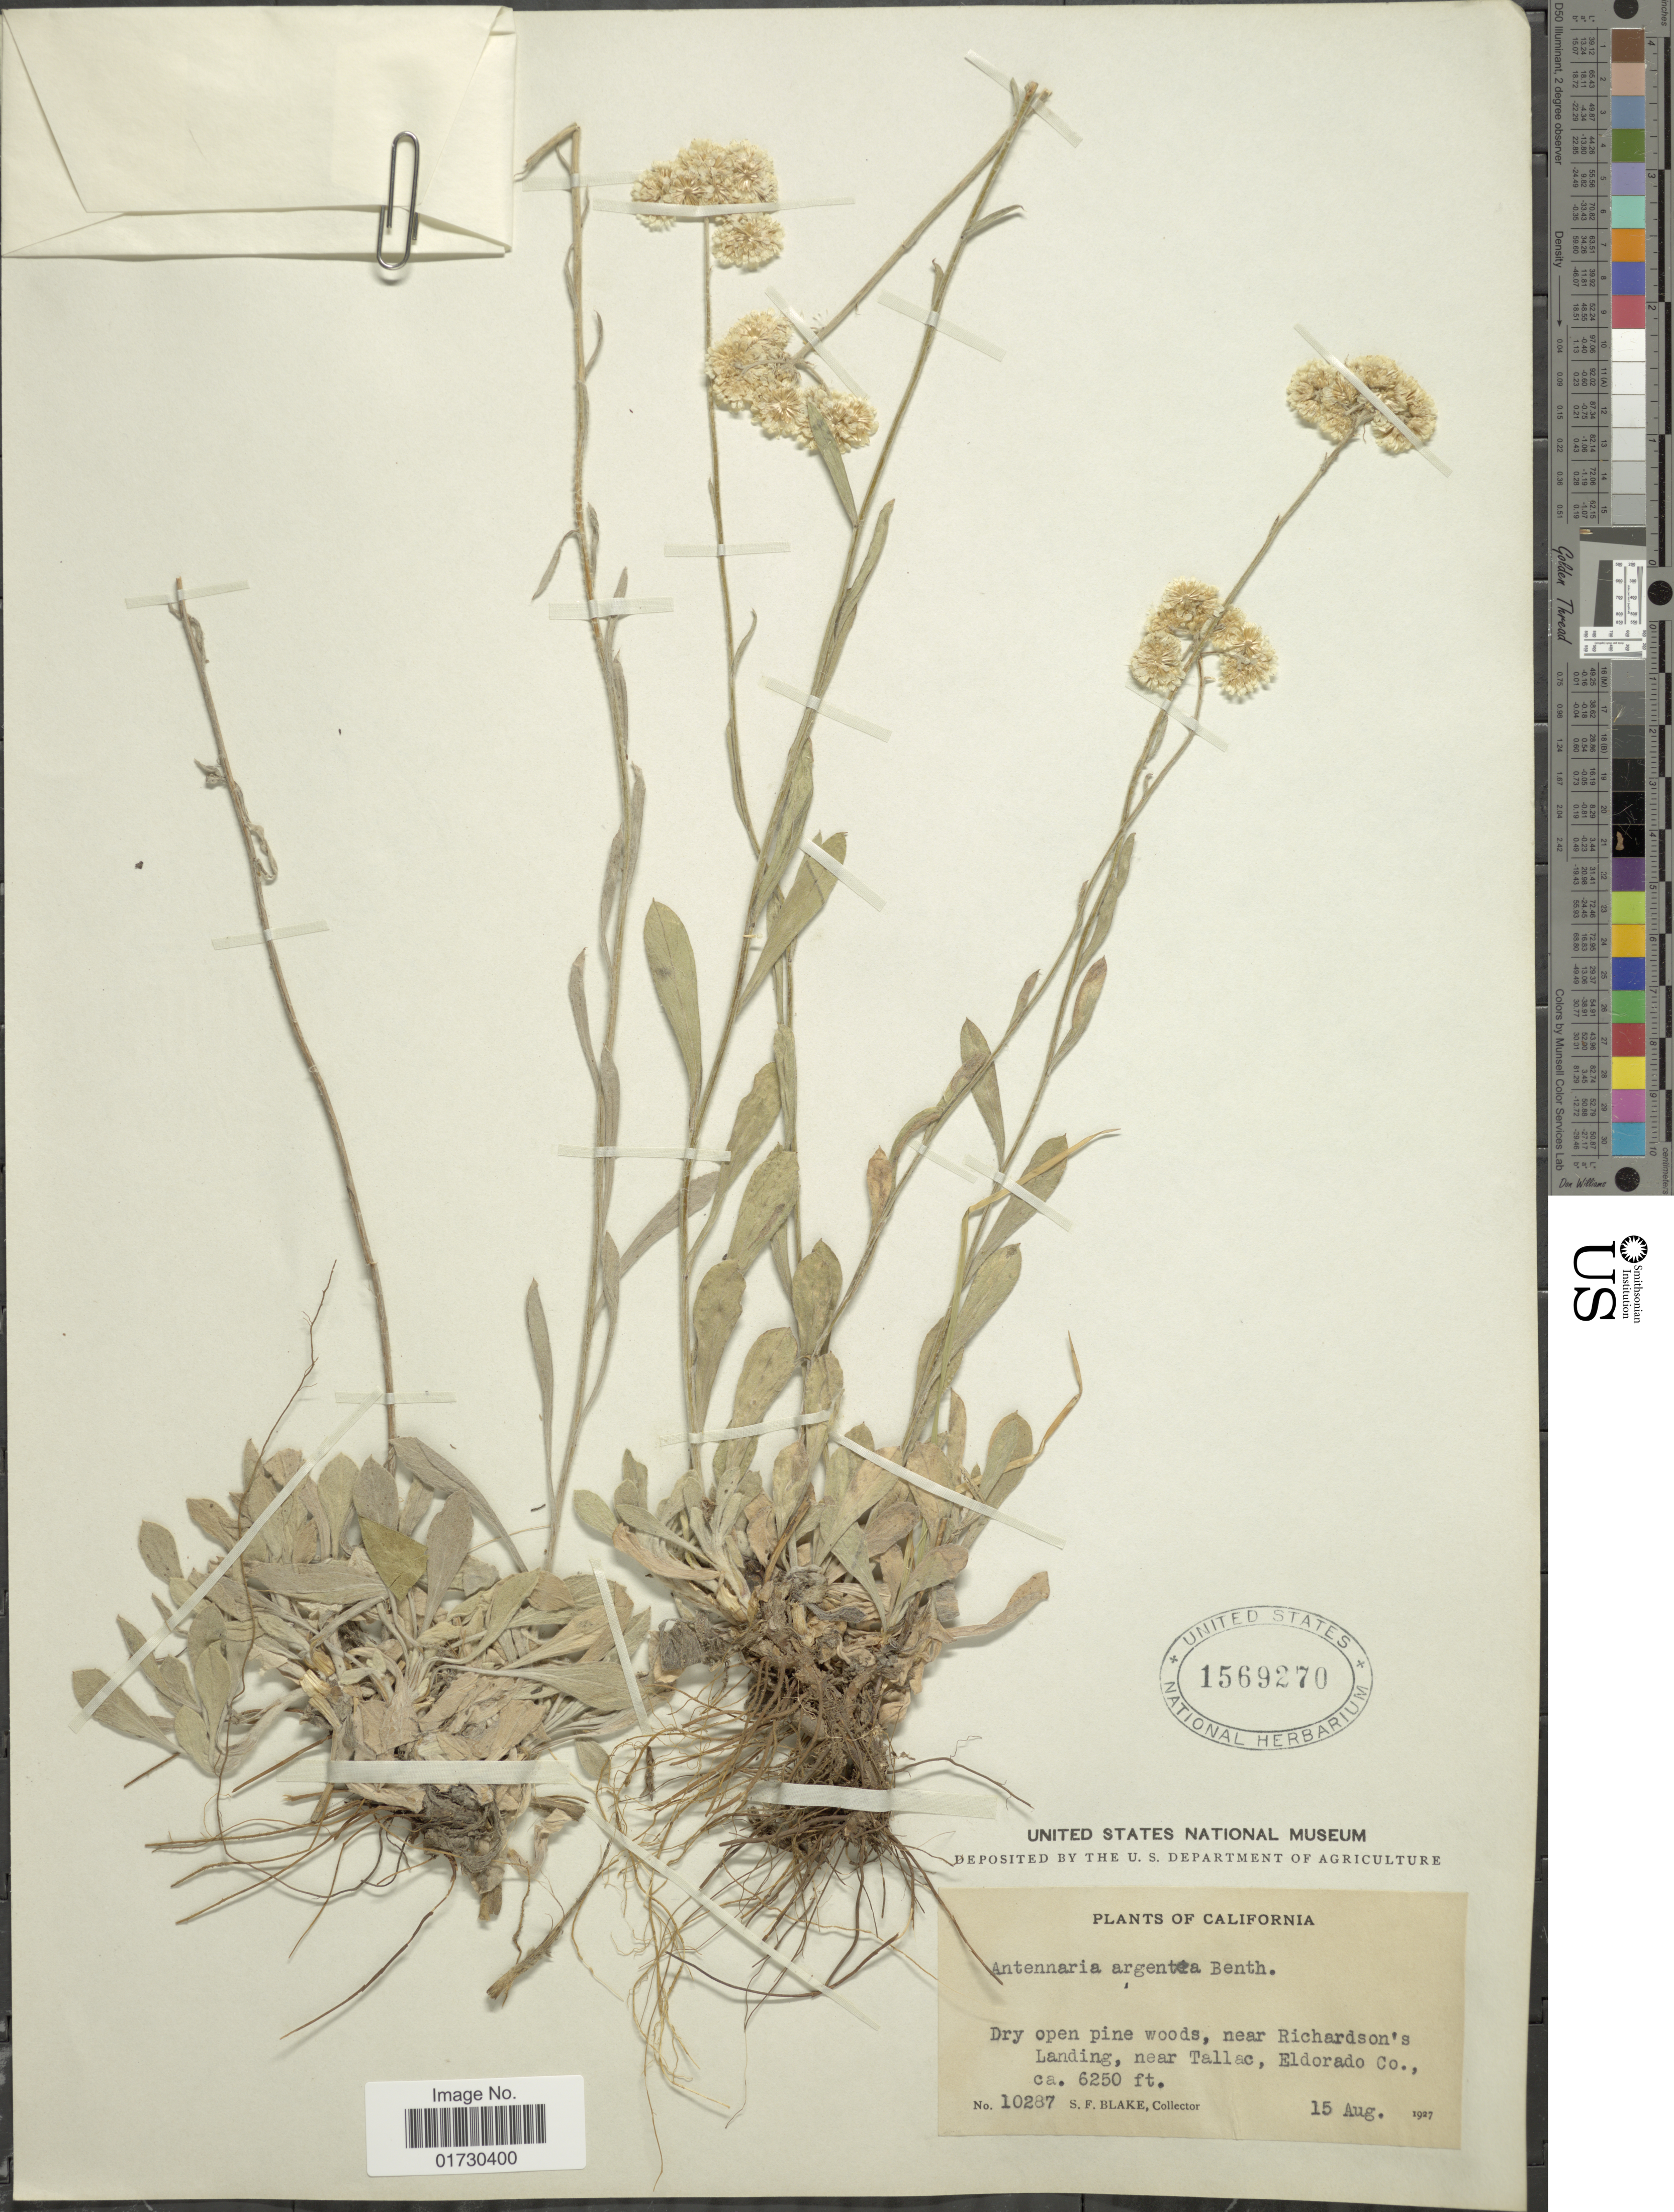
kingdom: Plantae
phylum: Tracheophyta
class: Magnoliopsida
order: Asterales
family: Asteraceae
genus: Antennaria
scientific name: Antennaria argentea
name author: Benth.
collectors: S. Blake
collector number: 10287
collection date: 1927-08-15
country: United States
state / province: California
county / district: El Dorado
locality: Near Richardson's Landing, near Tallac, Eldorado Co.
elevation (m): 1905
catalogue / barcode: US 1569270